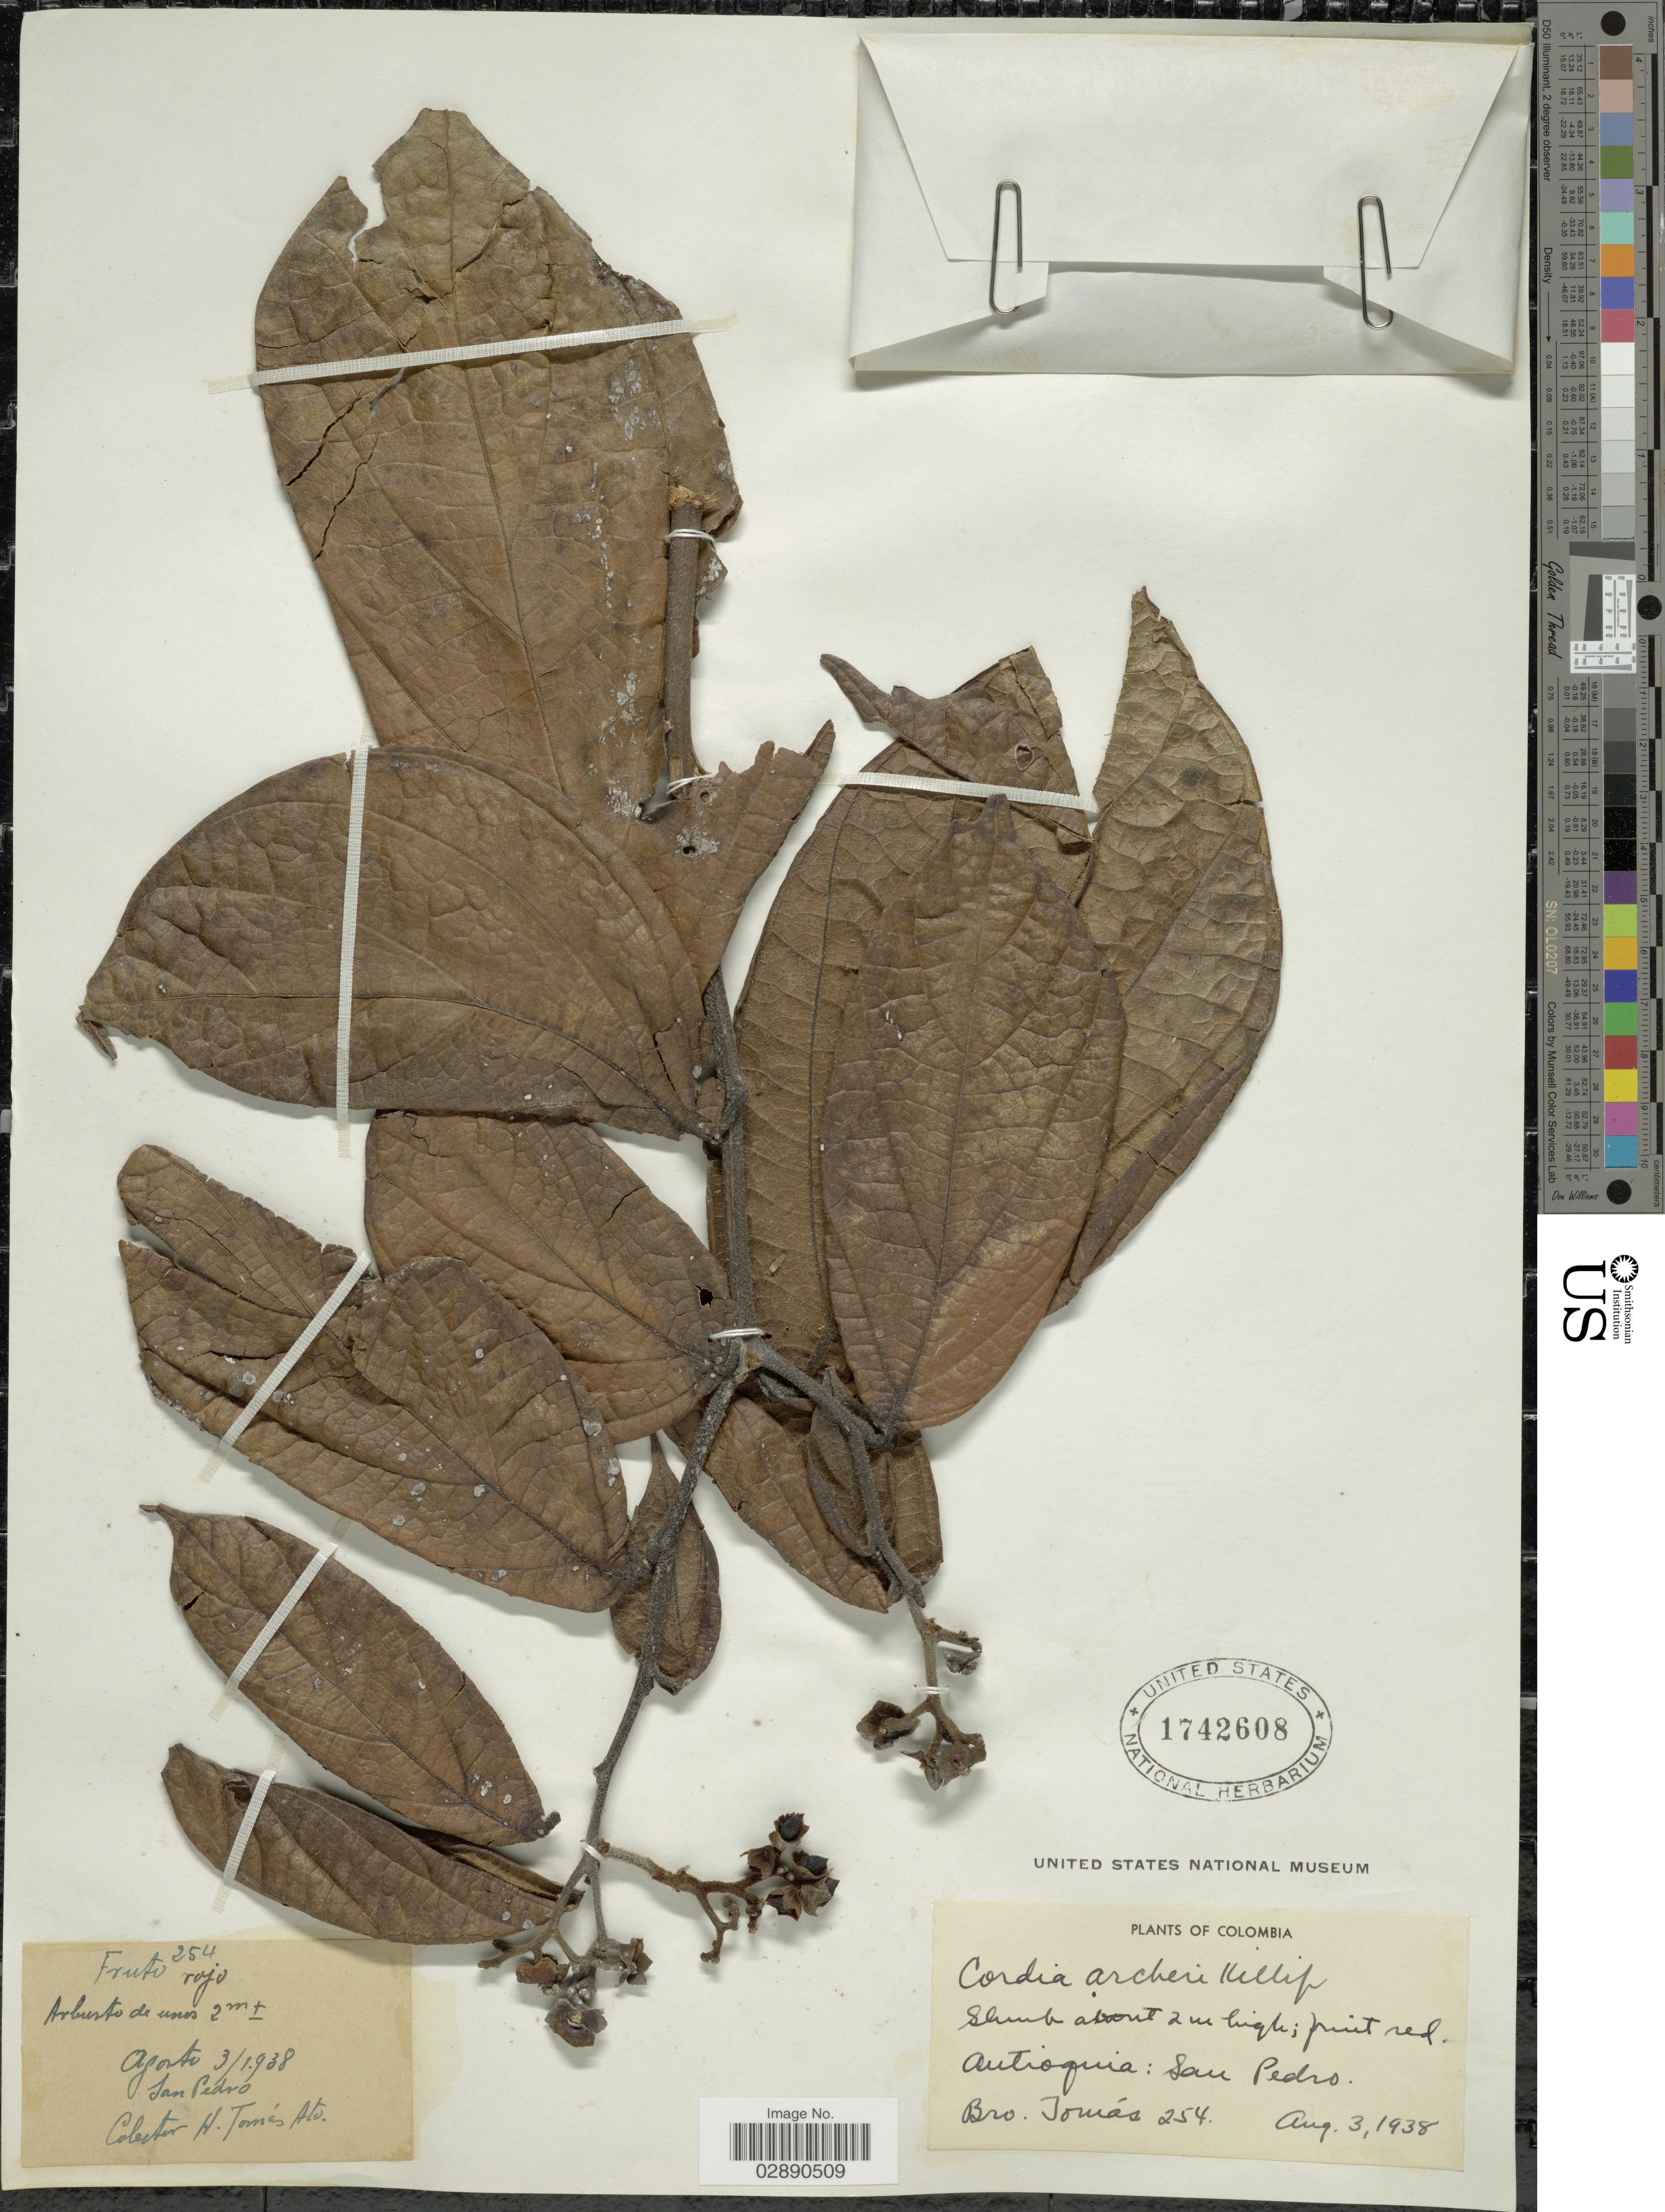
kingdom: Plantae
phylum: Tracheophyta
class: Magnoliopsida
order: Boraginales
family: Cordiaceae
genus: Cordia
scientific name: Cordia archeri Killip ined.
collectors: Bro. A. Tomas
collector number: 254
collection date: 1938-08-03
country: Colombia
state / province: Antioquia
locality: San Pedro.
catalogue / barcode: US 1742608